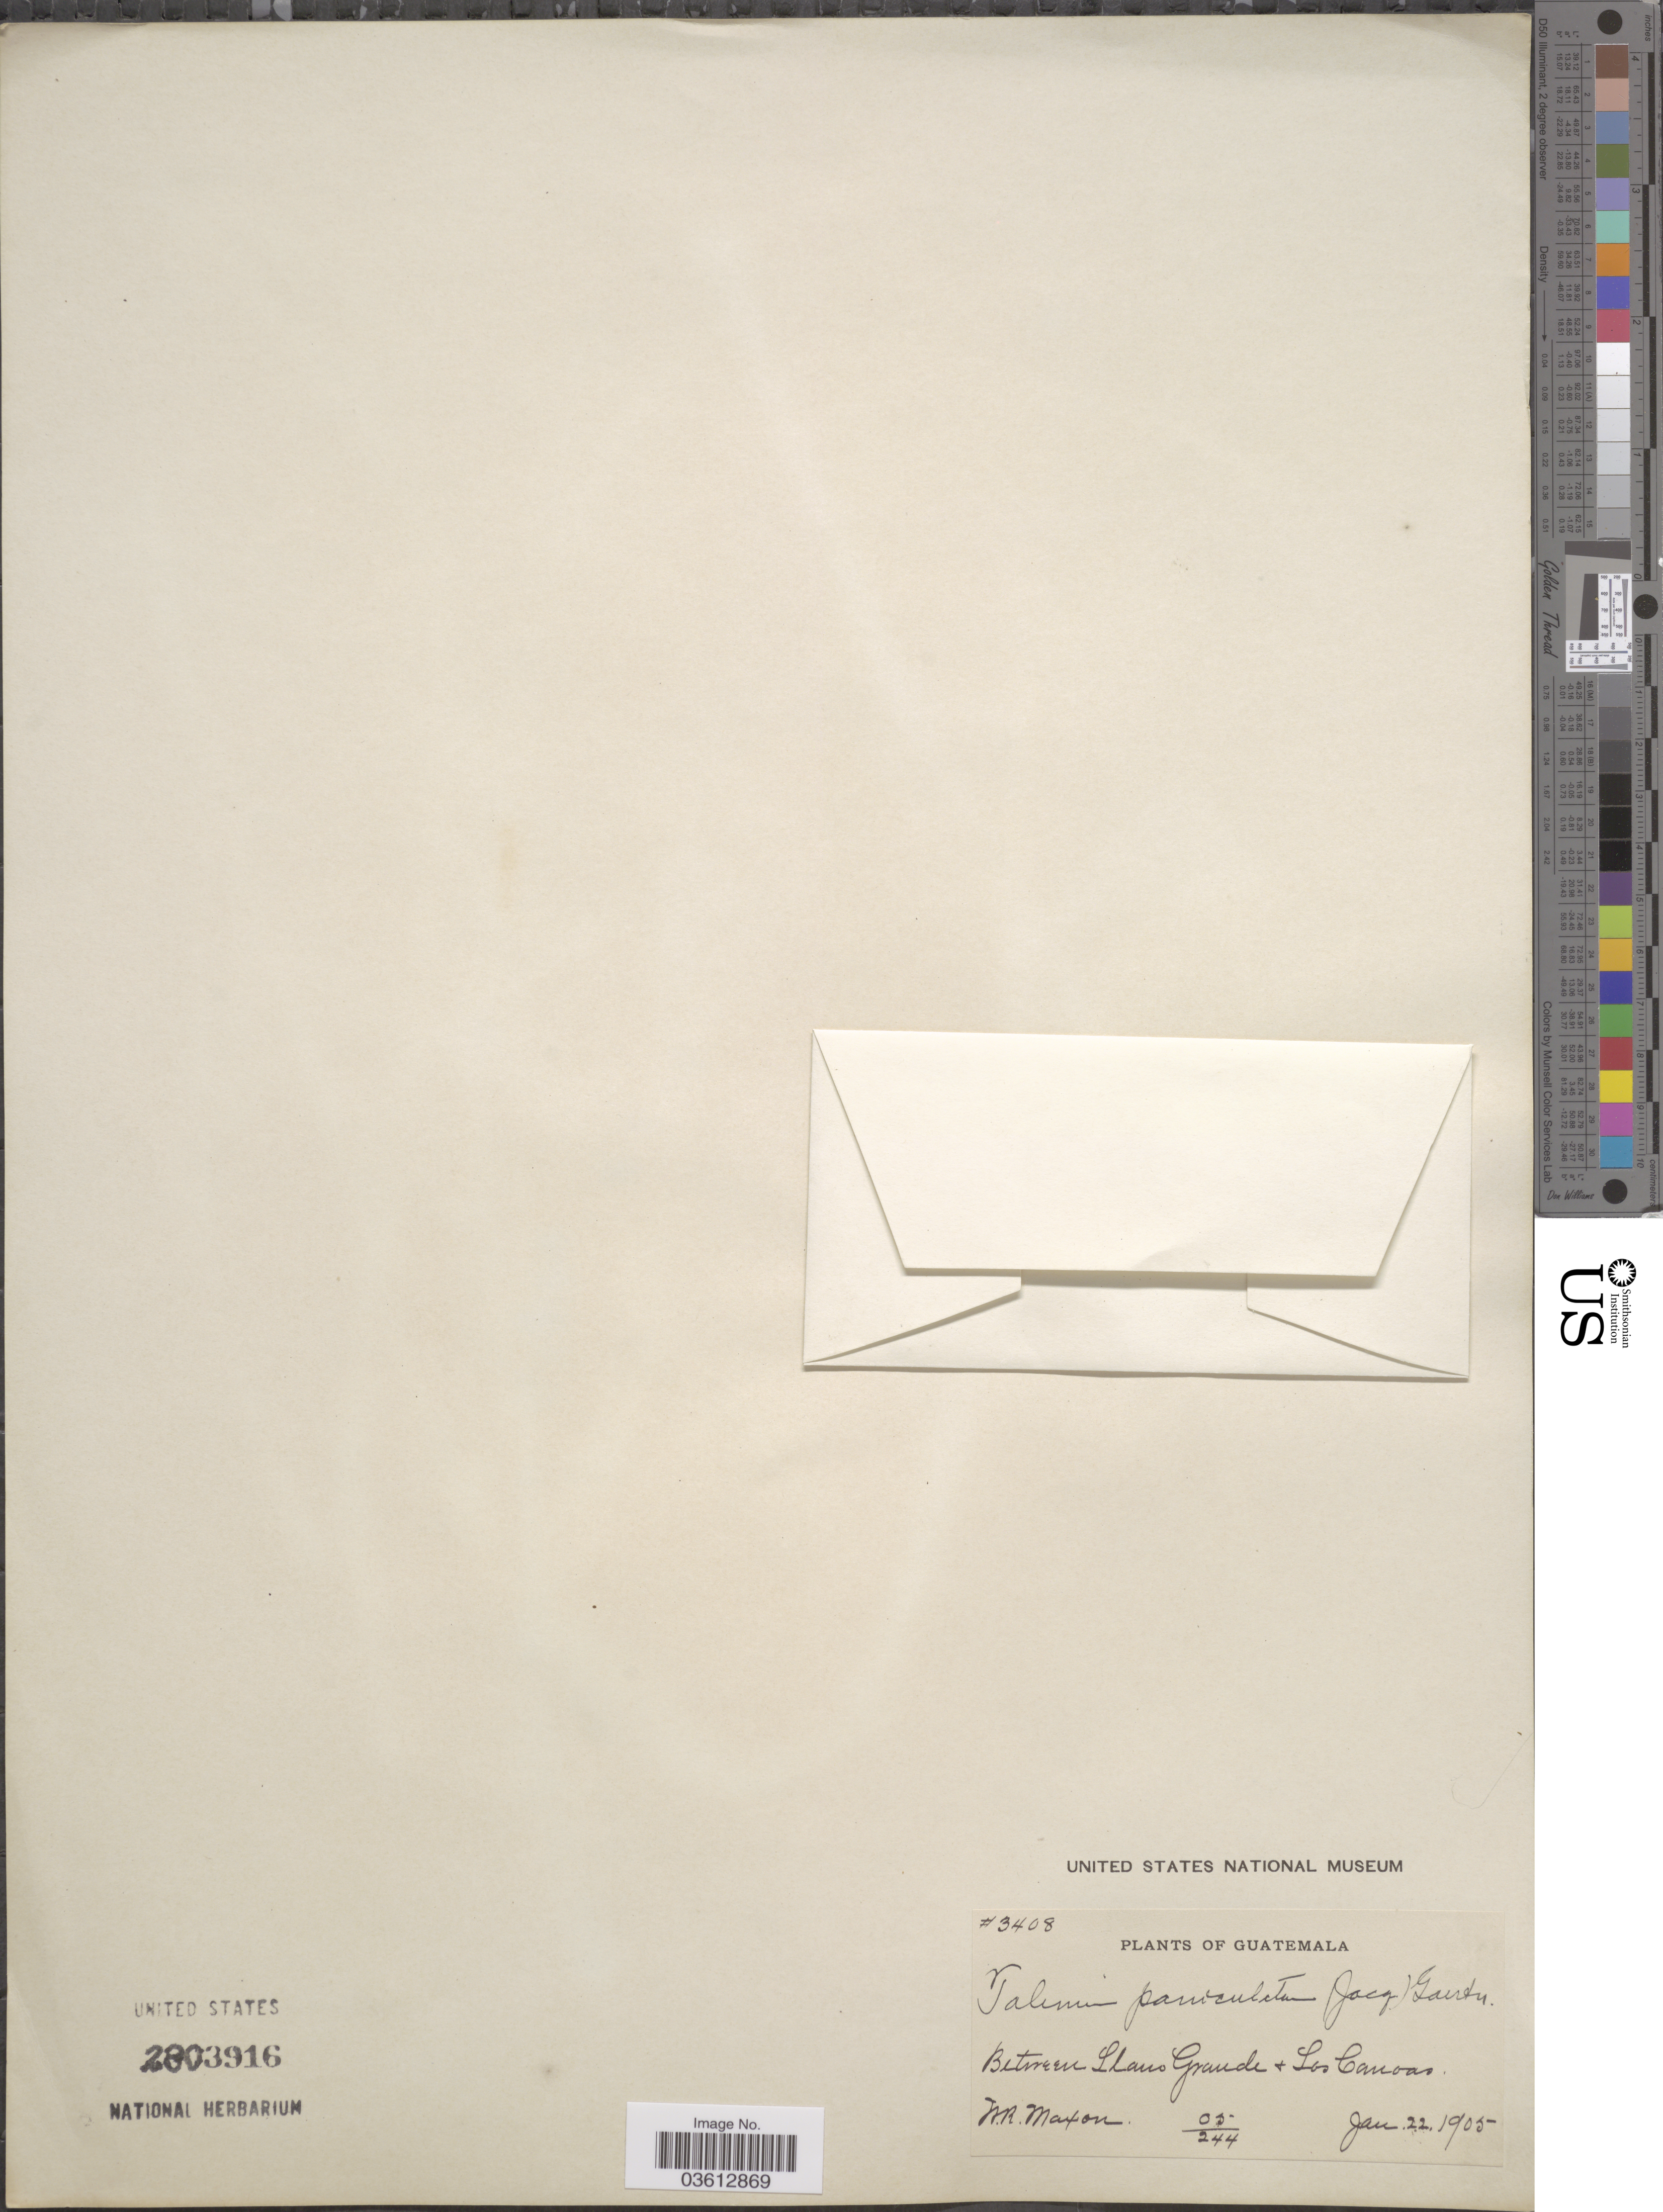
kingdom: Plantae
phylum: Tracheophyta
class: Magnoliopsida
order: Caryophyllales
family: Talinaceae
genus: Talinum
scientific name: Talinum paniculatum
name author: (Jacq.) Gaertn.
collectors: W. R. Maxon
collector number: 3408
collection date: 1905-06-22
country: Guatemala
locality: Between Llano Grande & Las Canoas.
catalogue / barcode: US 2803916